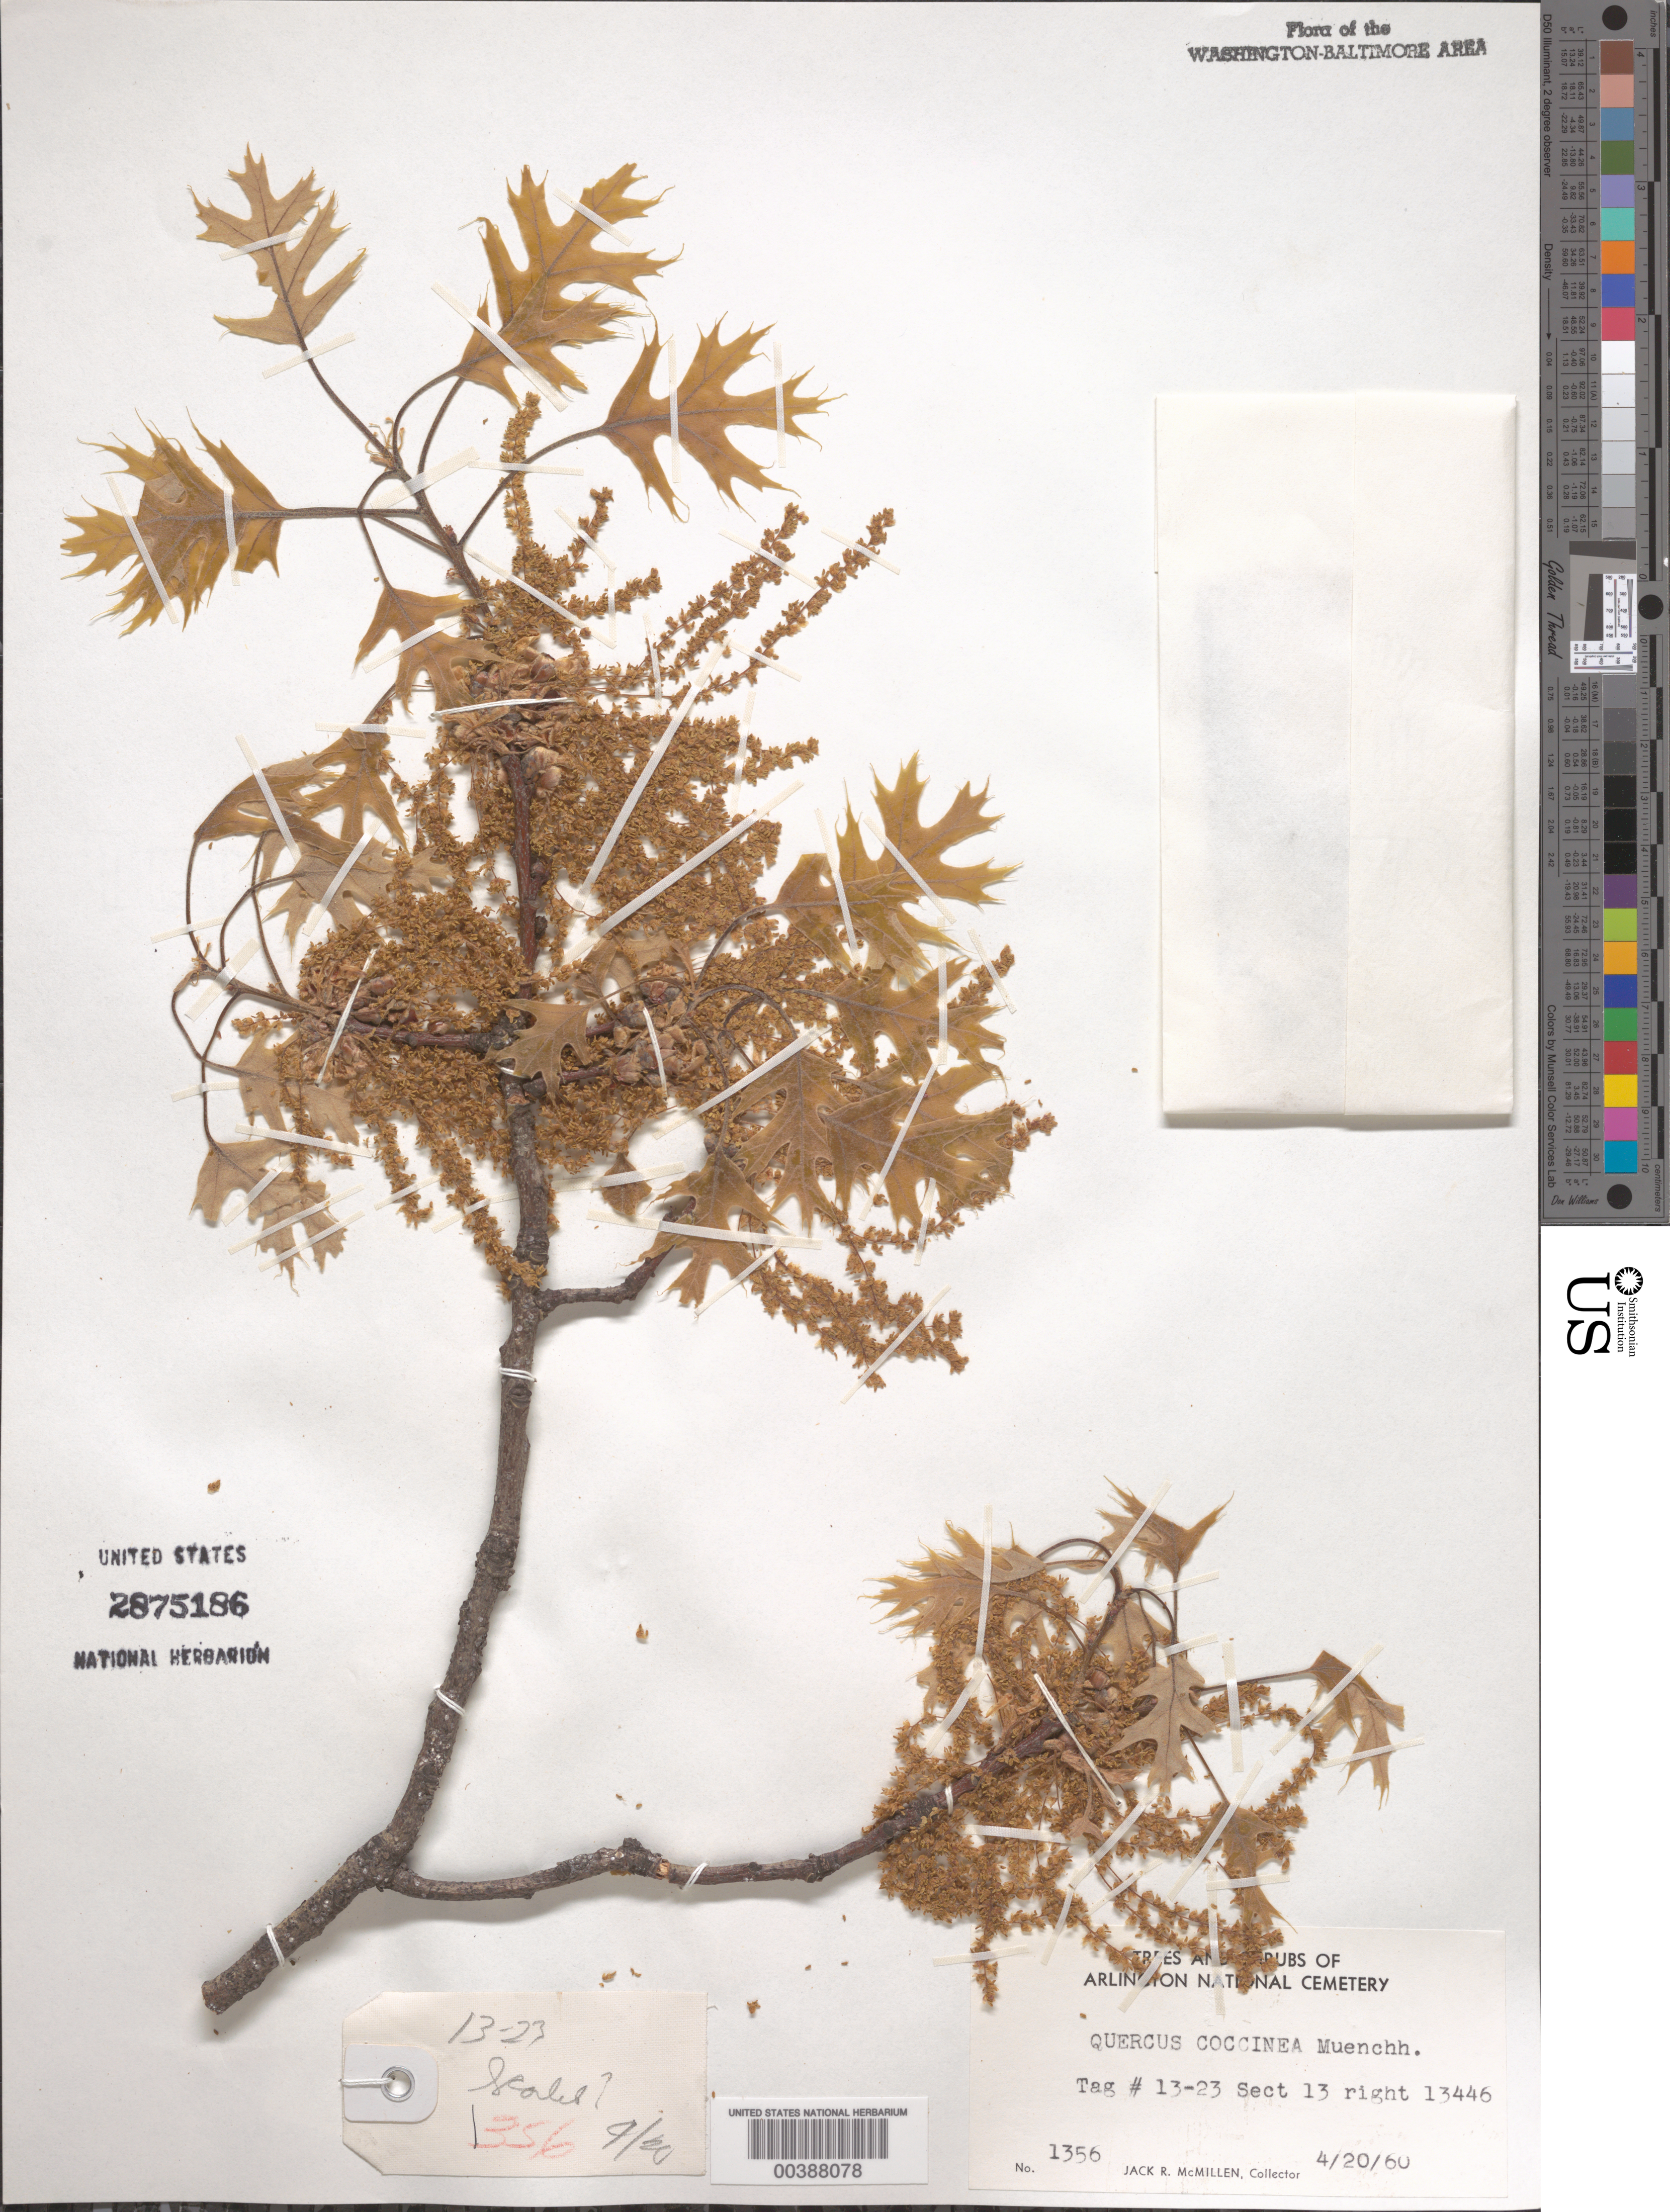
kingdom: Plantae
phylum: Tracheophyta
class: Magnoliopsida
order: Fagales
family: Fagaceae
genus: Quercus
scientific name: Quercus coccinea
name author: Münchh.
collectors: J. McMillen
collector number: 1356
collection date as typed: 20 Apr 1960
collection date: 1960-04-20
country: United States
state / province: Virginia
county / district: Arlington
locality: Arlington National Cemetery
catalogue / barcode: US 2875186